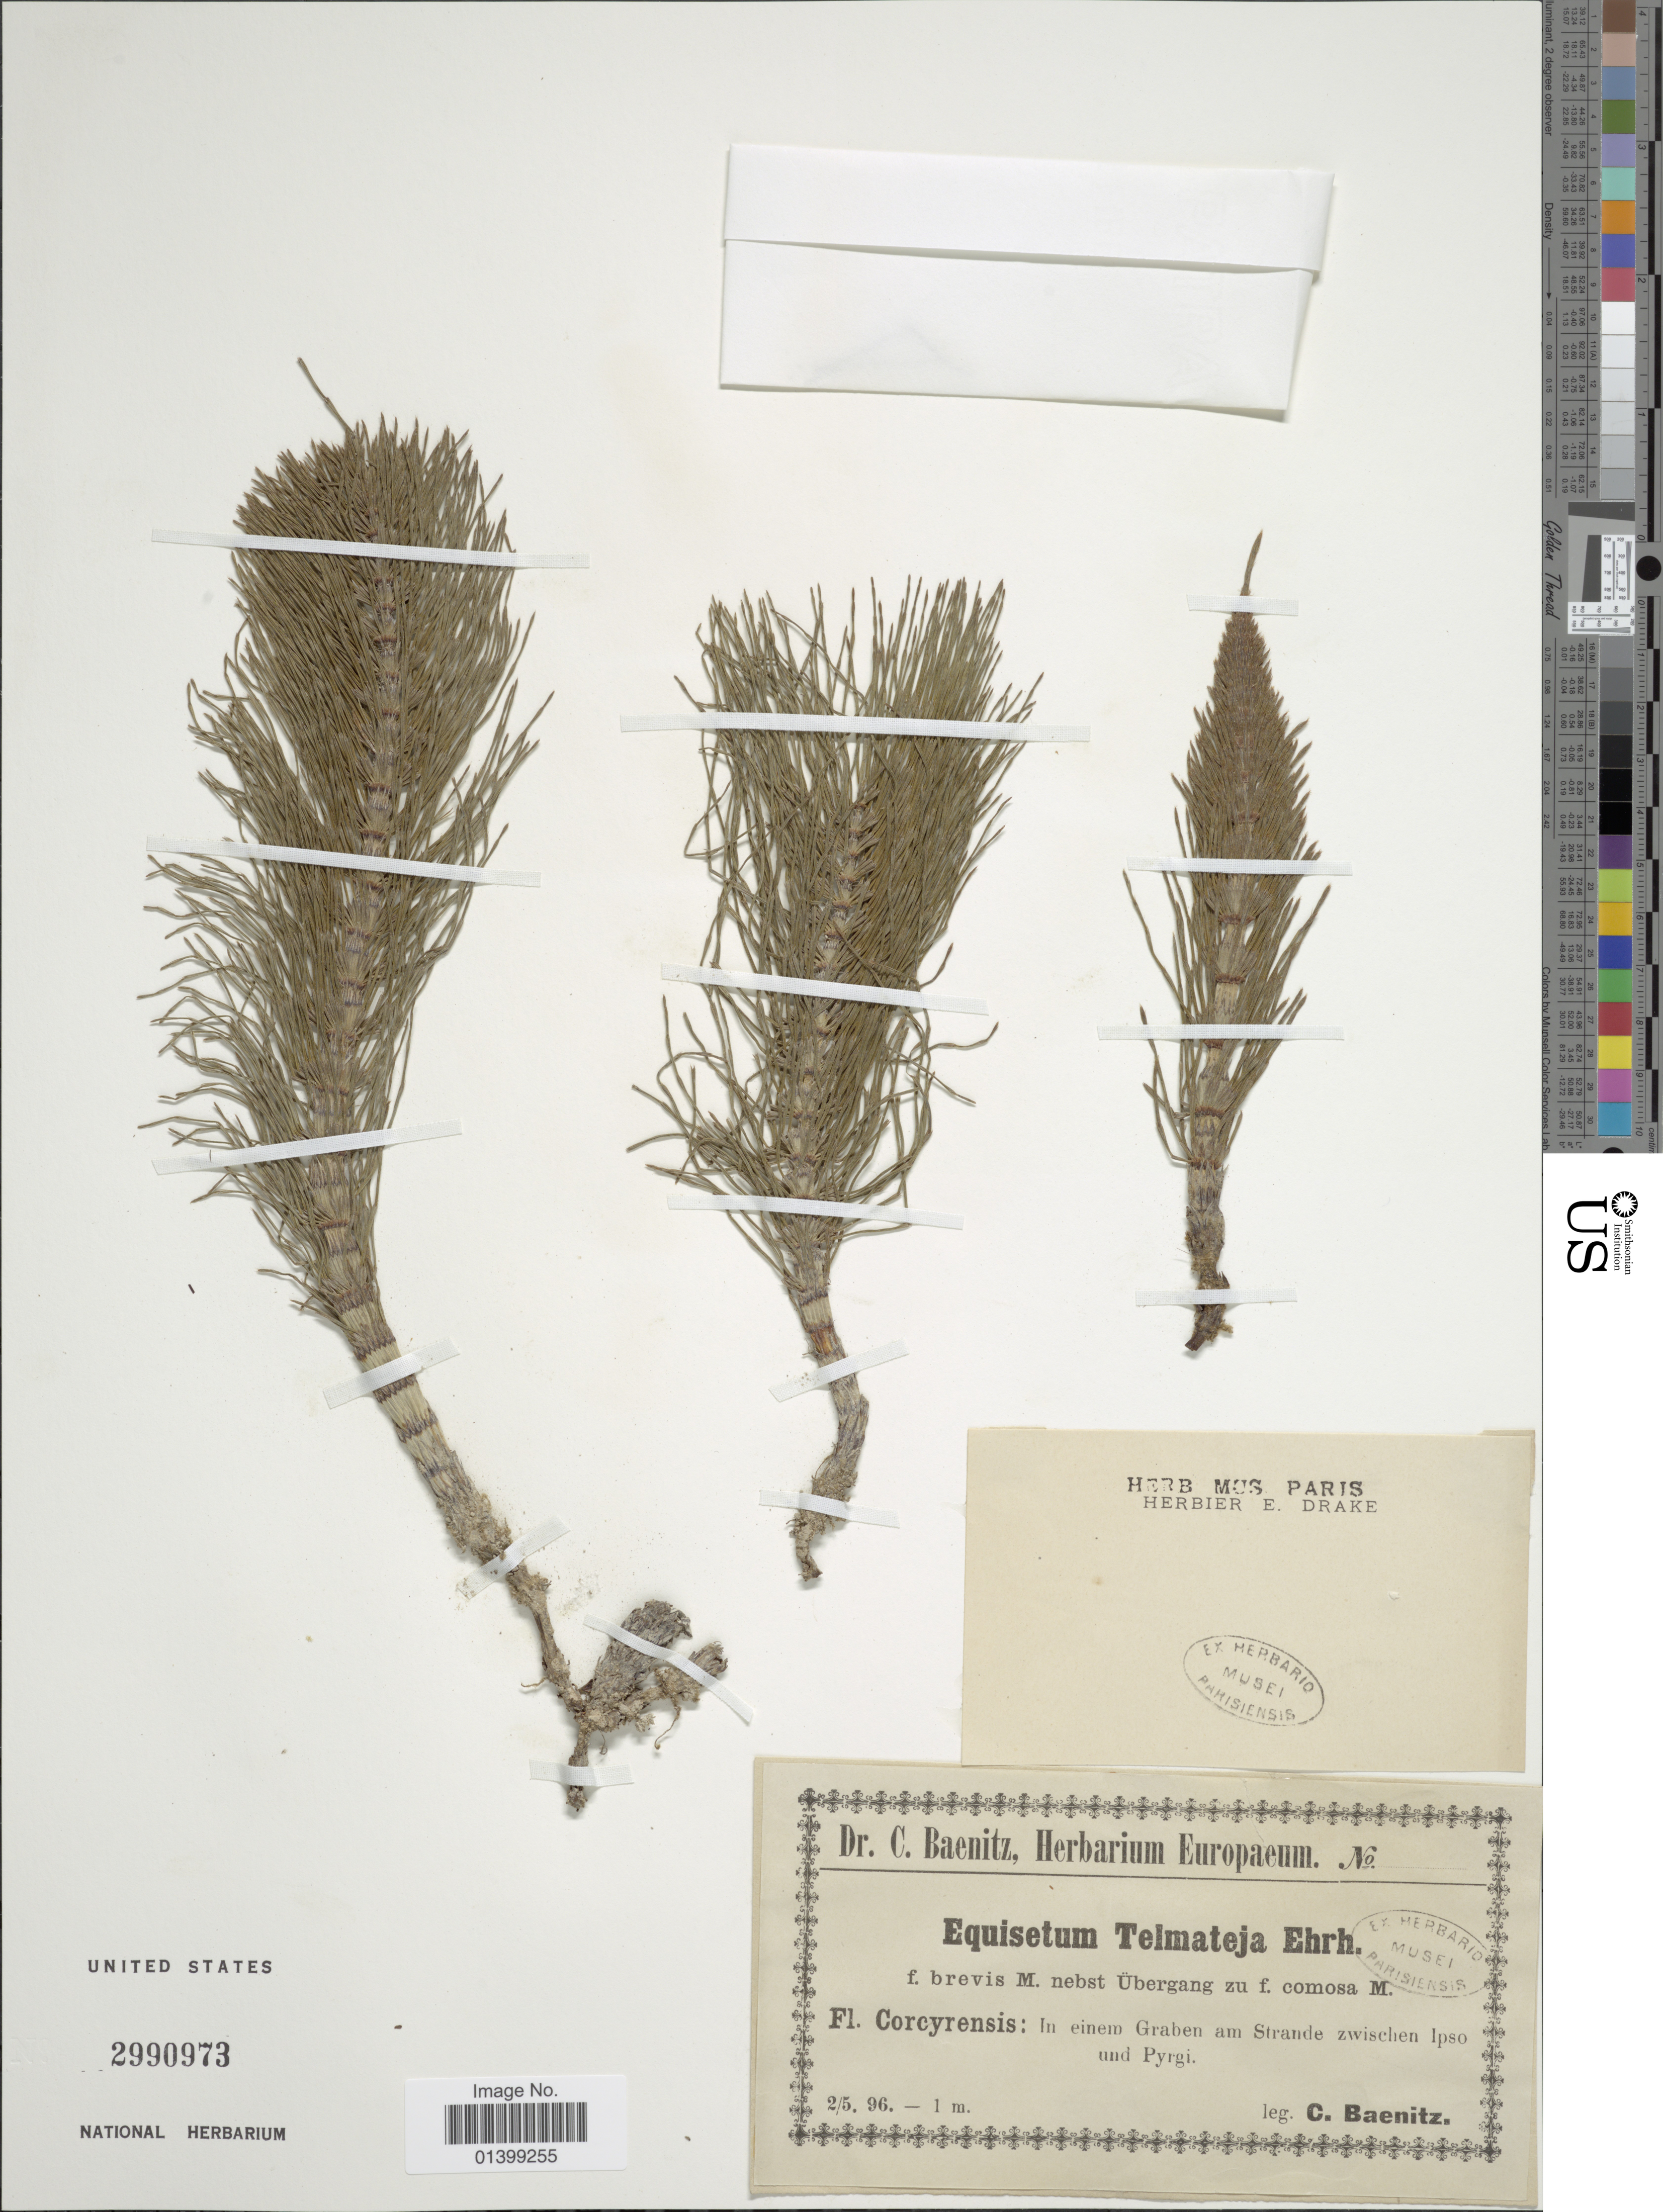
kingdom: Plantae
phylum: Tracheophyta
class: Polypodiopsida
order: Equisetales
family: Equisetaceae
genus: Equisetum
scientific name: Equisetum telmateia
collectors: C. G. Baenitz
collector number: s.n,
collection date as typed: Transcribed d/m/y: 2/5/96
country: France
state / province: Corsica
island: Corse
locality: Corcyrensis: in einem Graben am Strande zwischen Ipso und Pyrgi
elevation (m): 1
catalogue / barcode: US 2990973